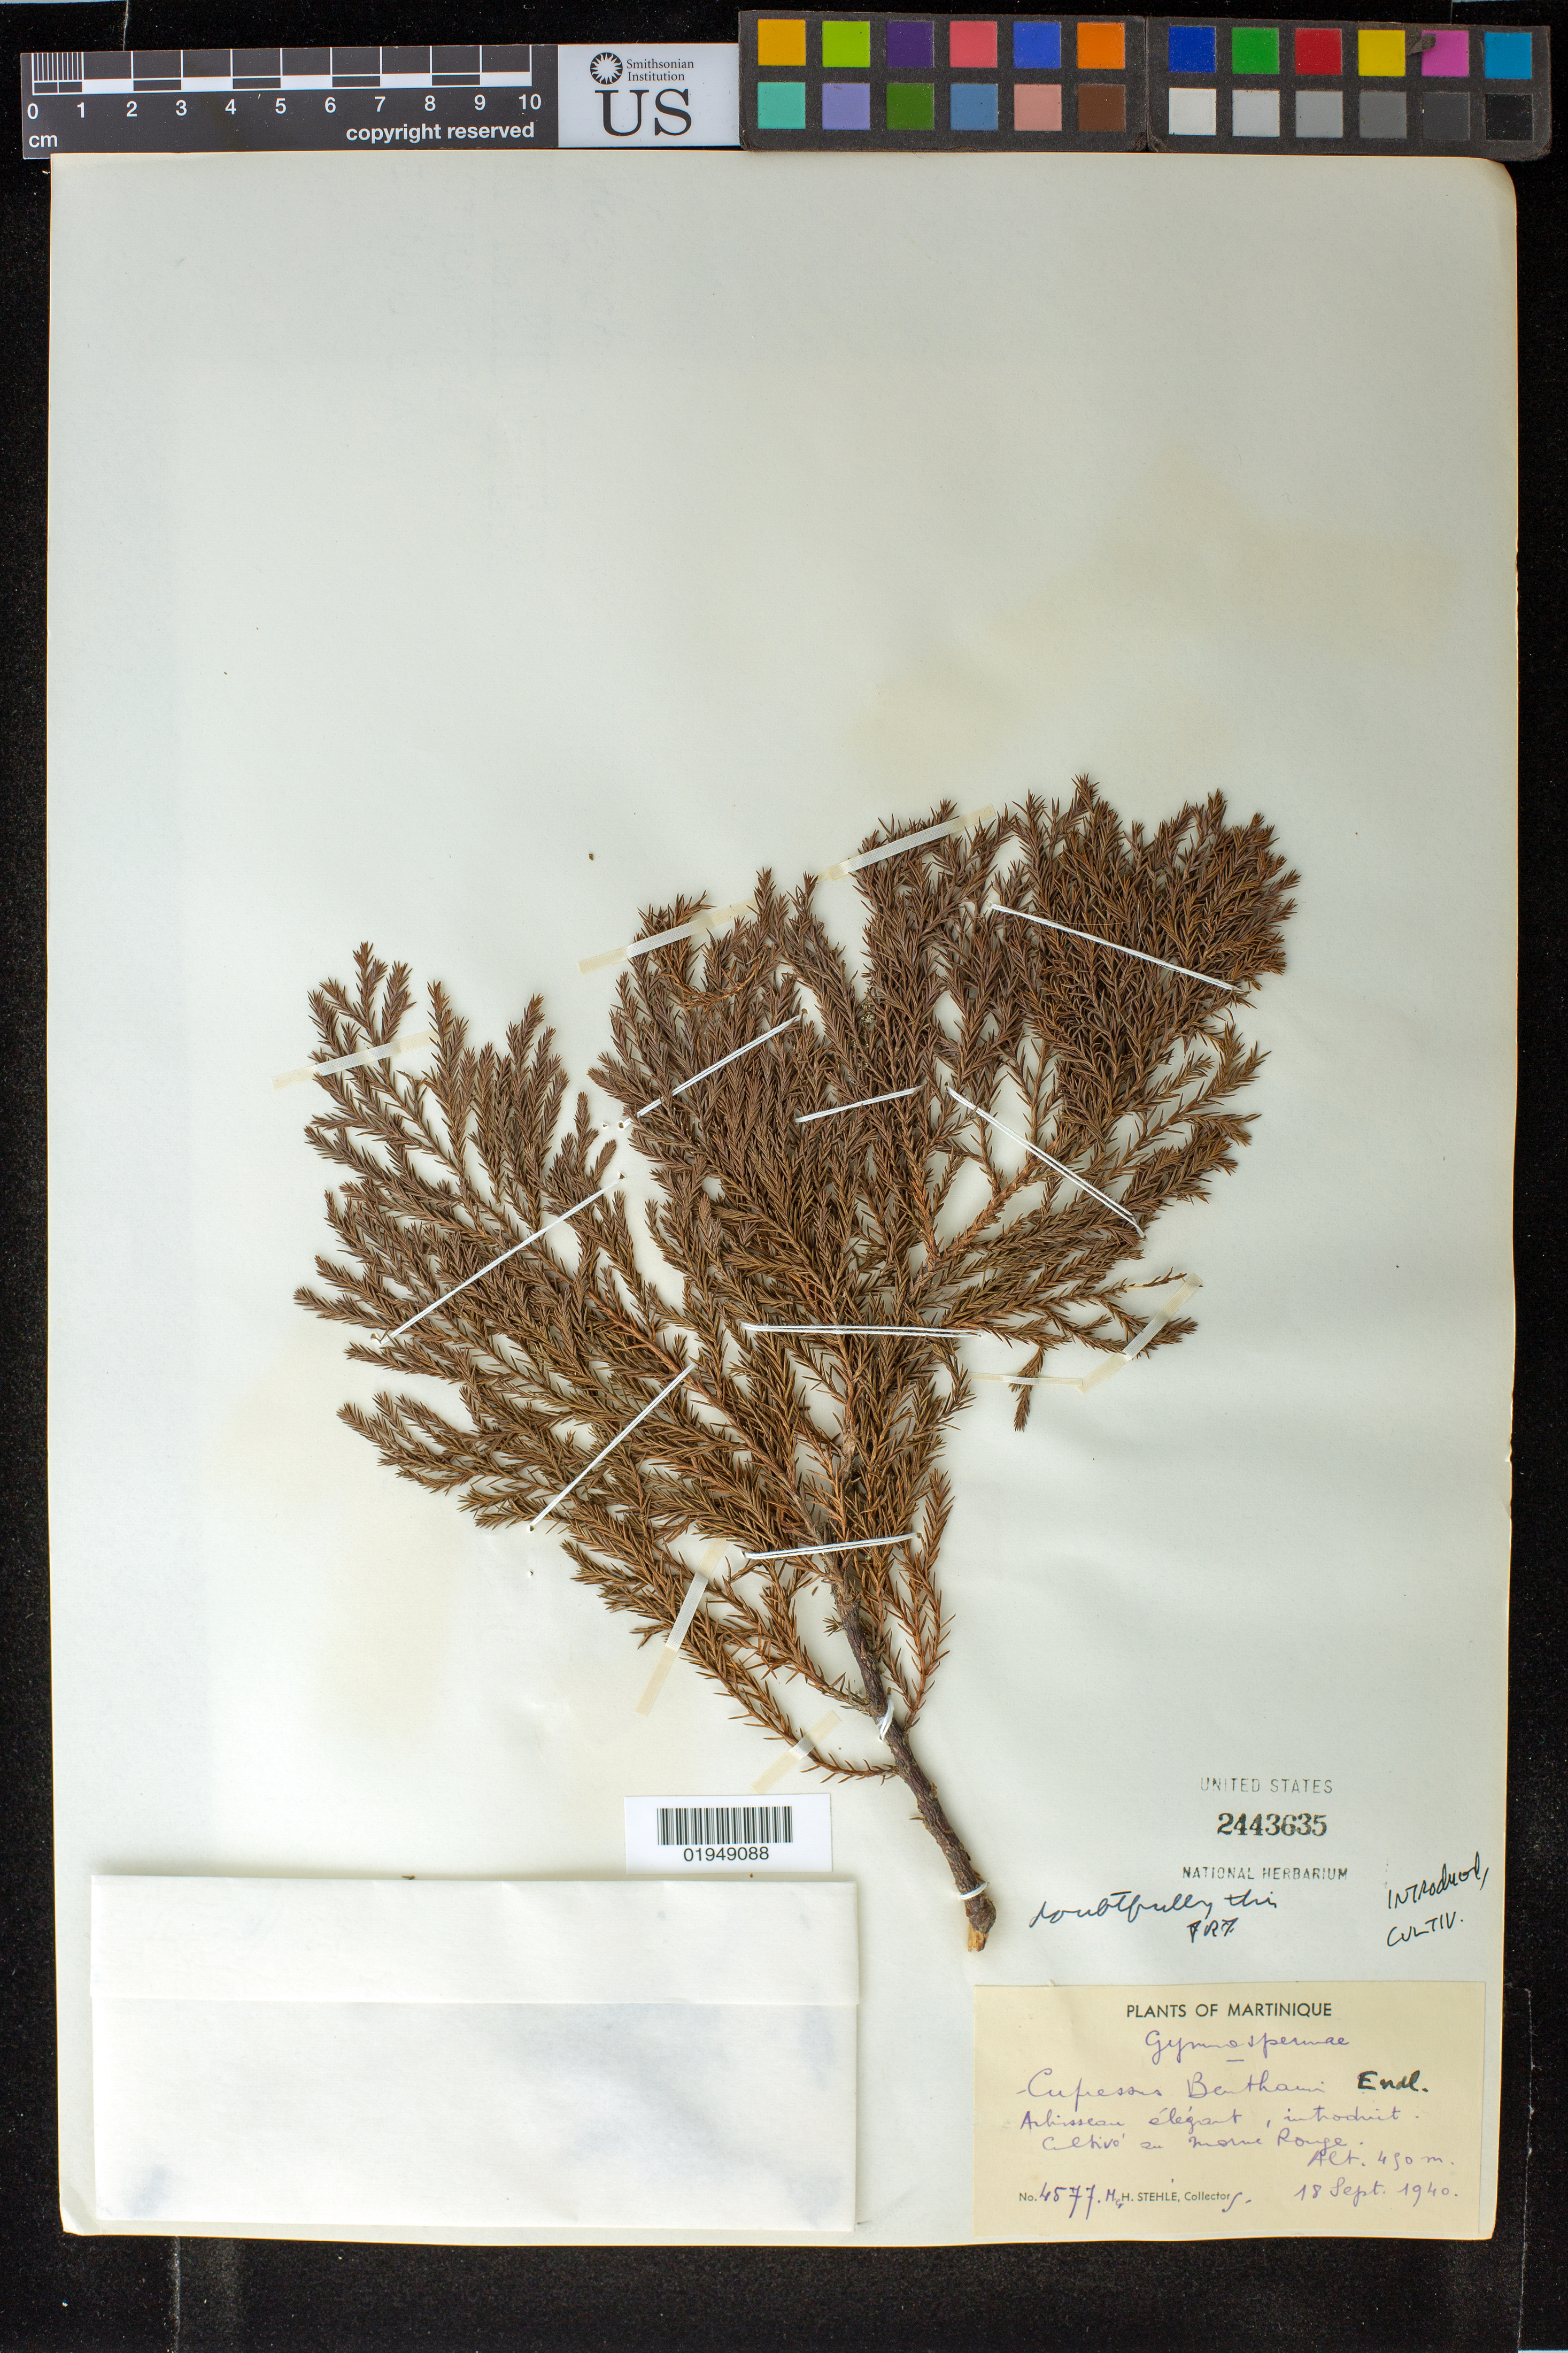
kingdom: Plantae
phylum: Tracheophyta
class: Pinopsida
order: Pinales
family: Cupressaceae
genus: Hesperocyparis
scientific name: Hesperocyparis lusitanica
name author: (Miller) Bartel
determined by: Zanoni, T. A., (NY), New York Botanical Garden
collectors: H. Stehlé & M. Stehlé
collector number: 4577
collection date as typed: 18 Sep 1940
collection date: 1940-09-18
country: Martinique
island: Martinique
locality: Morne Rouge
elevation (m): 450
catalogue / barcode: US 2443635